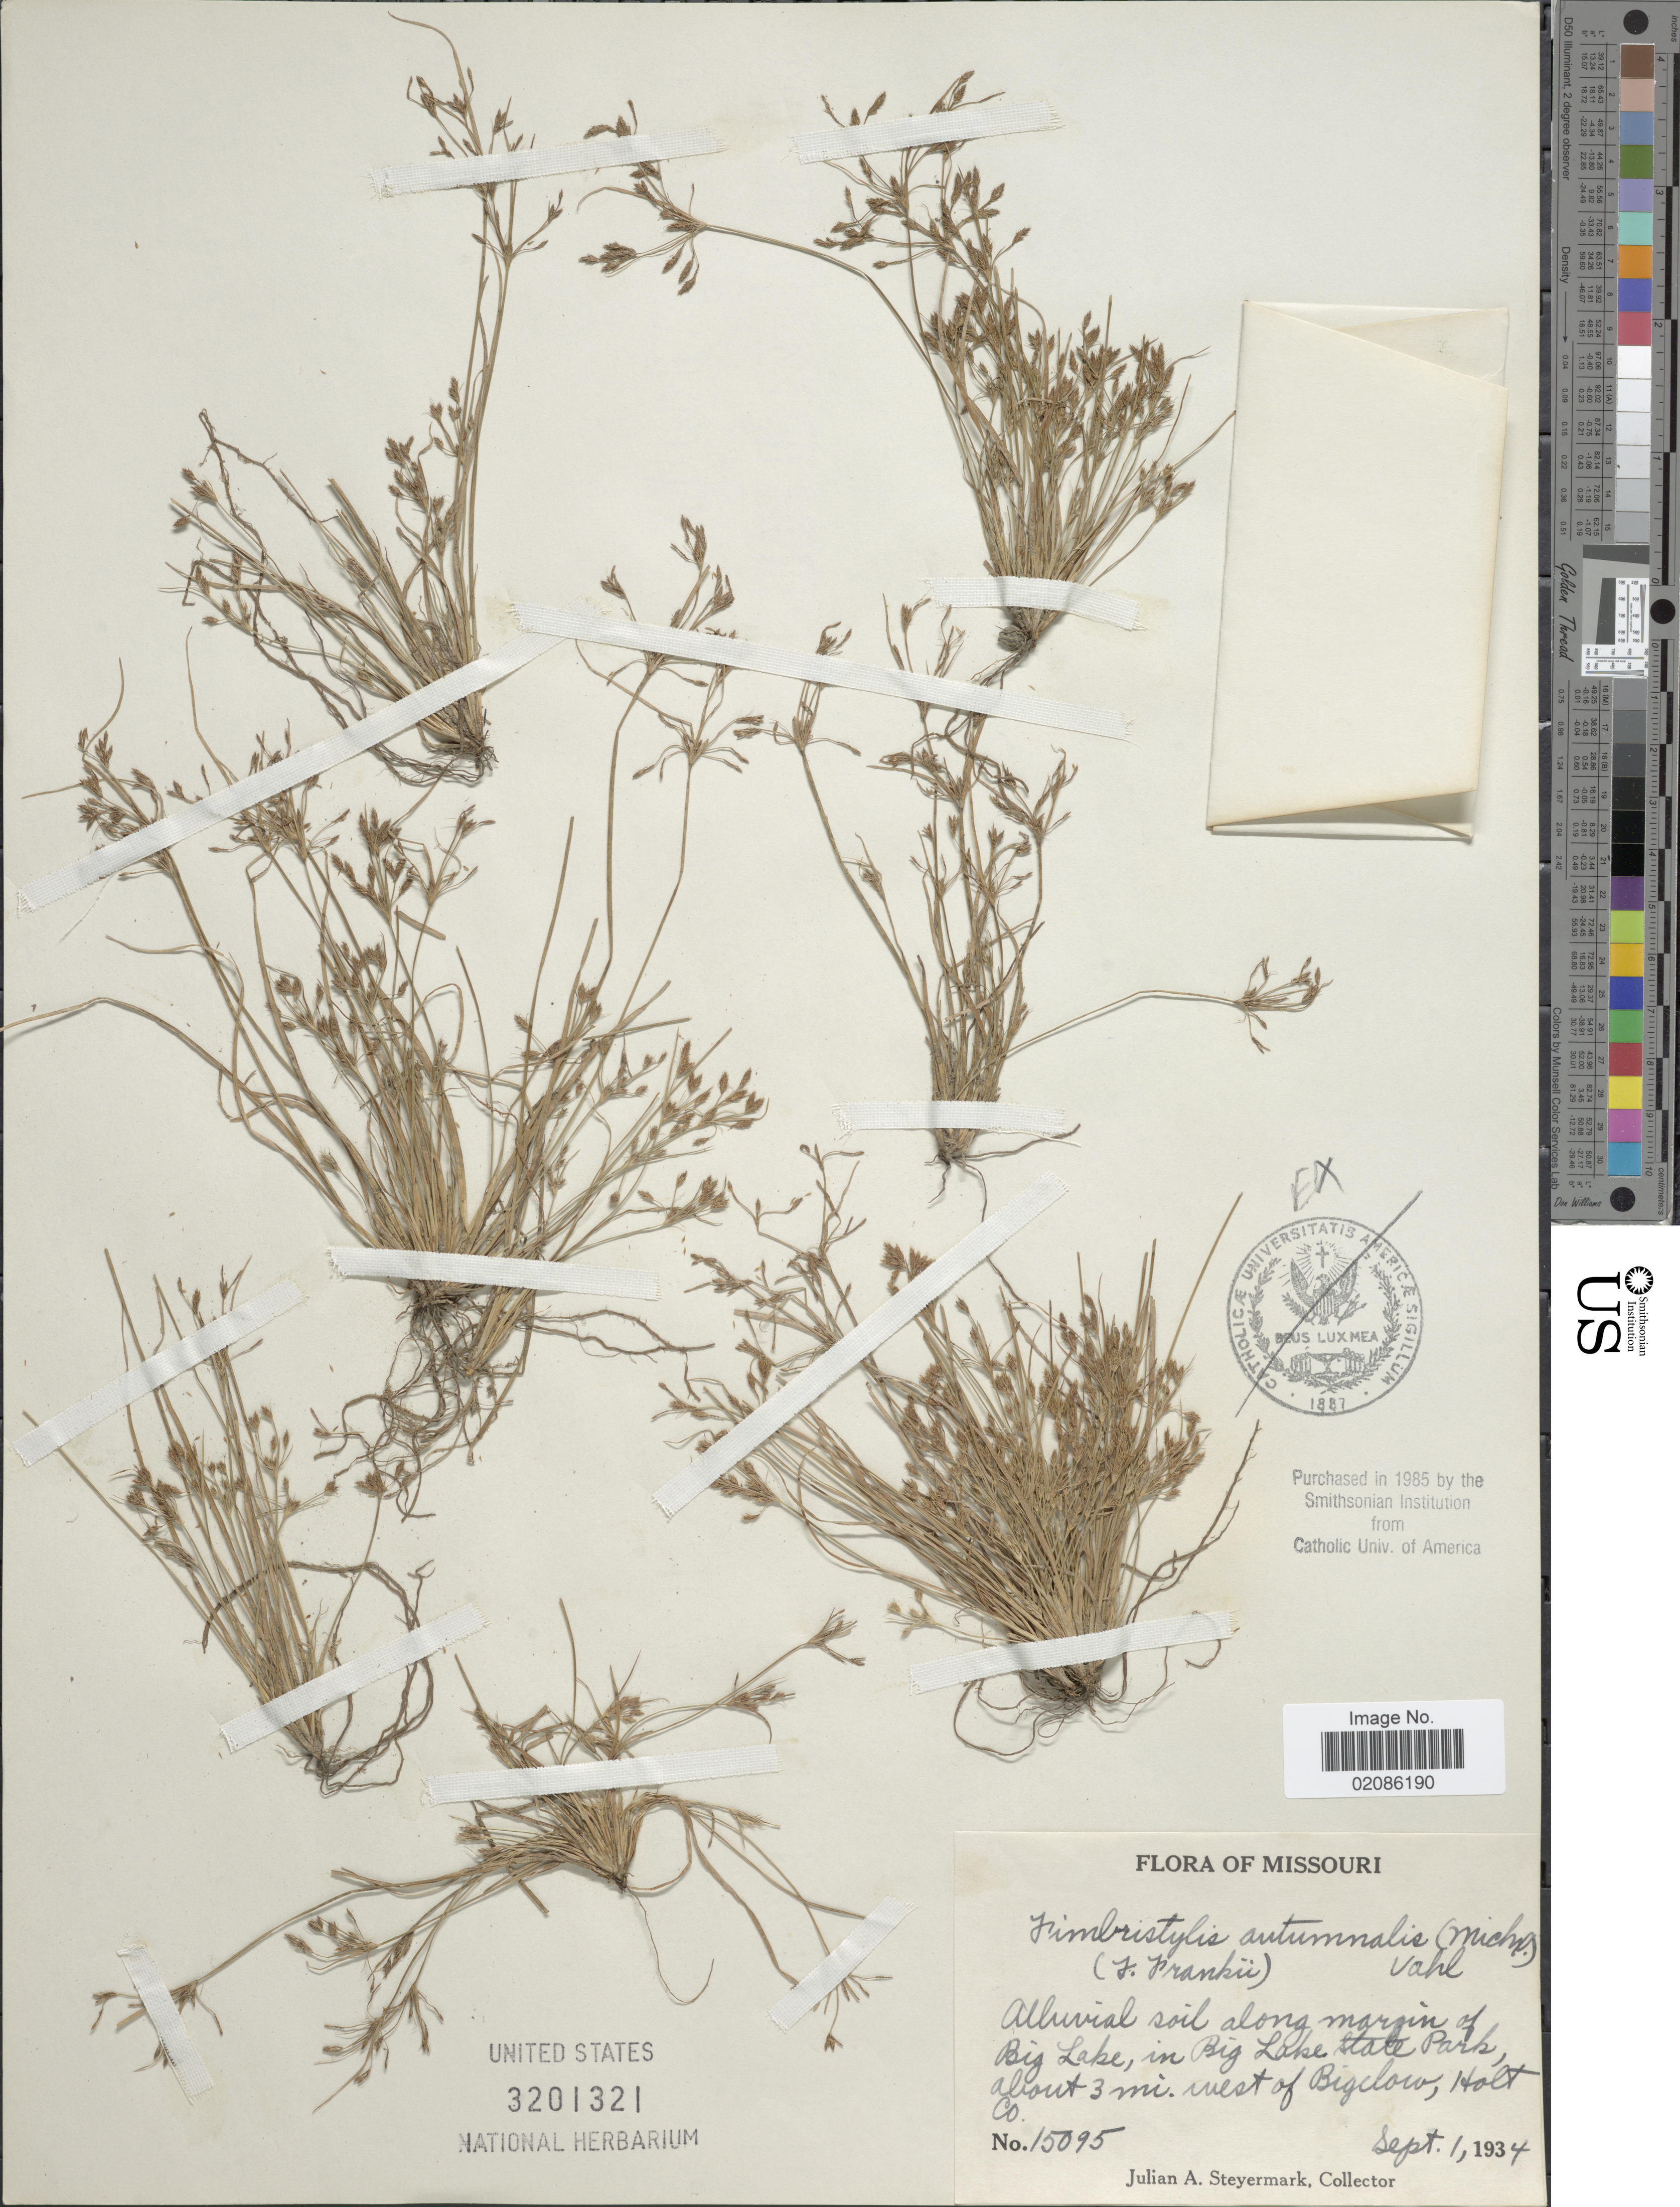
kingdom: Plantae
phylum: Tracheophyta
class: Liliopsida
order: Poales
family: Cyperaceae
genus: Fimbristylis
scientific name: Fimbristylis autumnalis (L.) Roem. & Schult.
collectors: J. Steyermark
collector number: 15095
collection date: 1934-09-01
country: United States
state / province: Missouri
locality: Alluvial soil along margin of Big Lake, in Big Lake State Park, about 3 mi west of Bigelow, Holt Co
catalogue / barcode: US 3201321